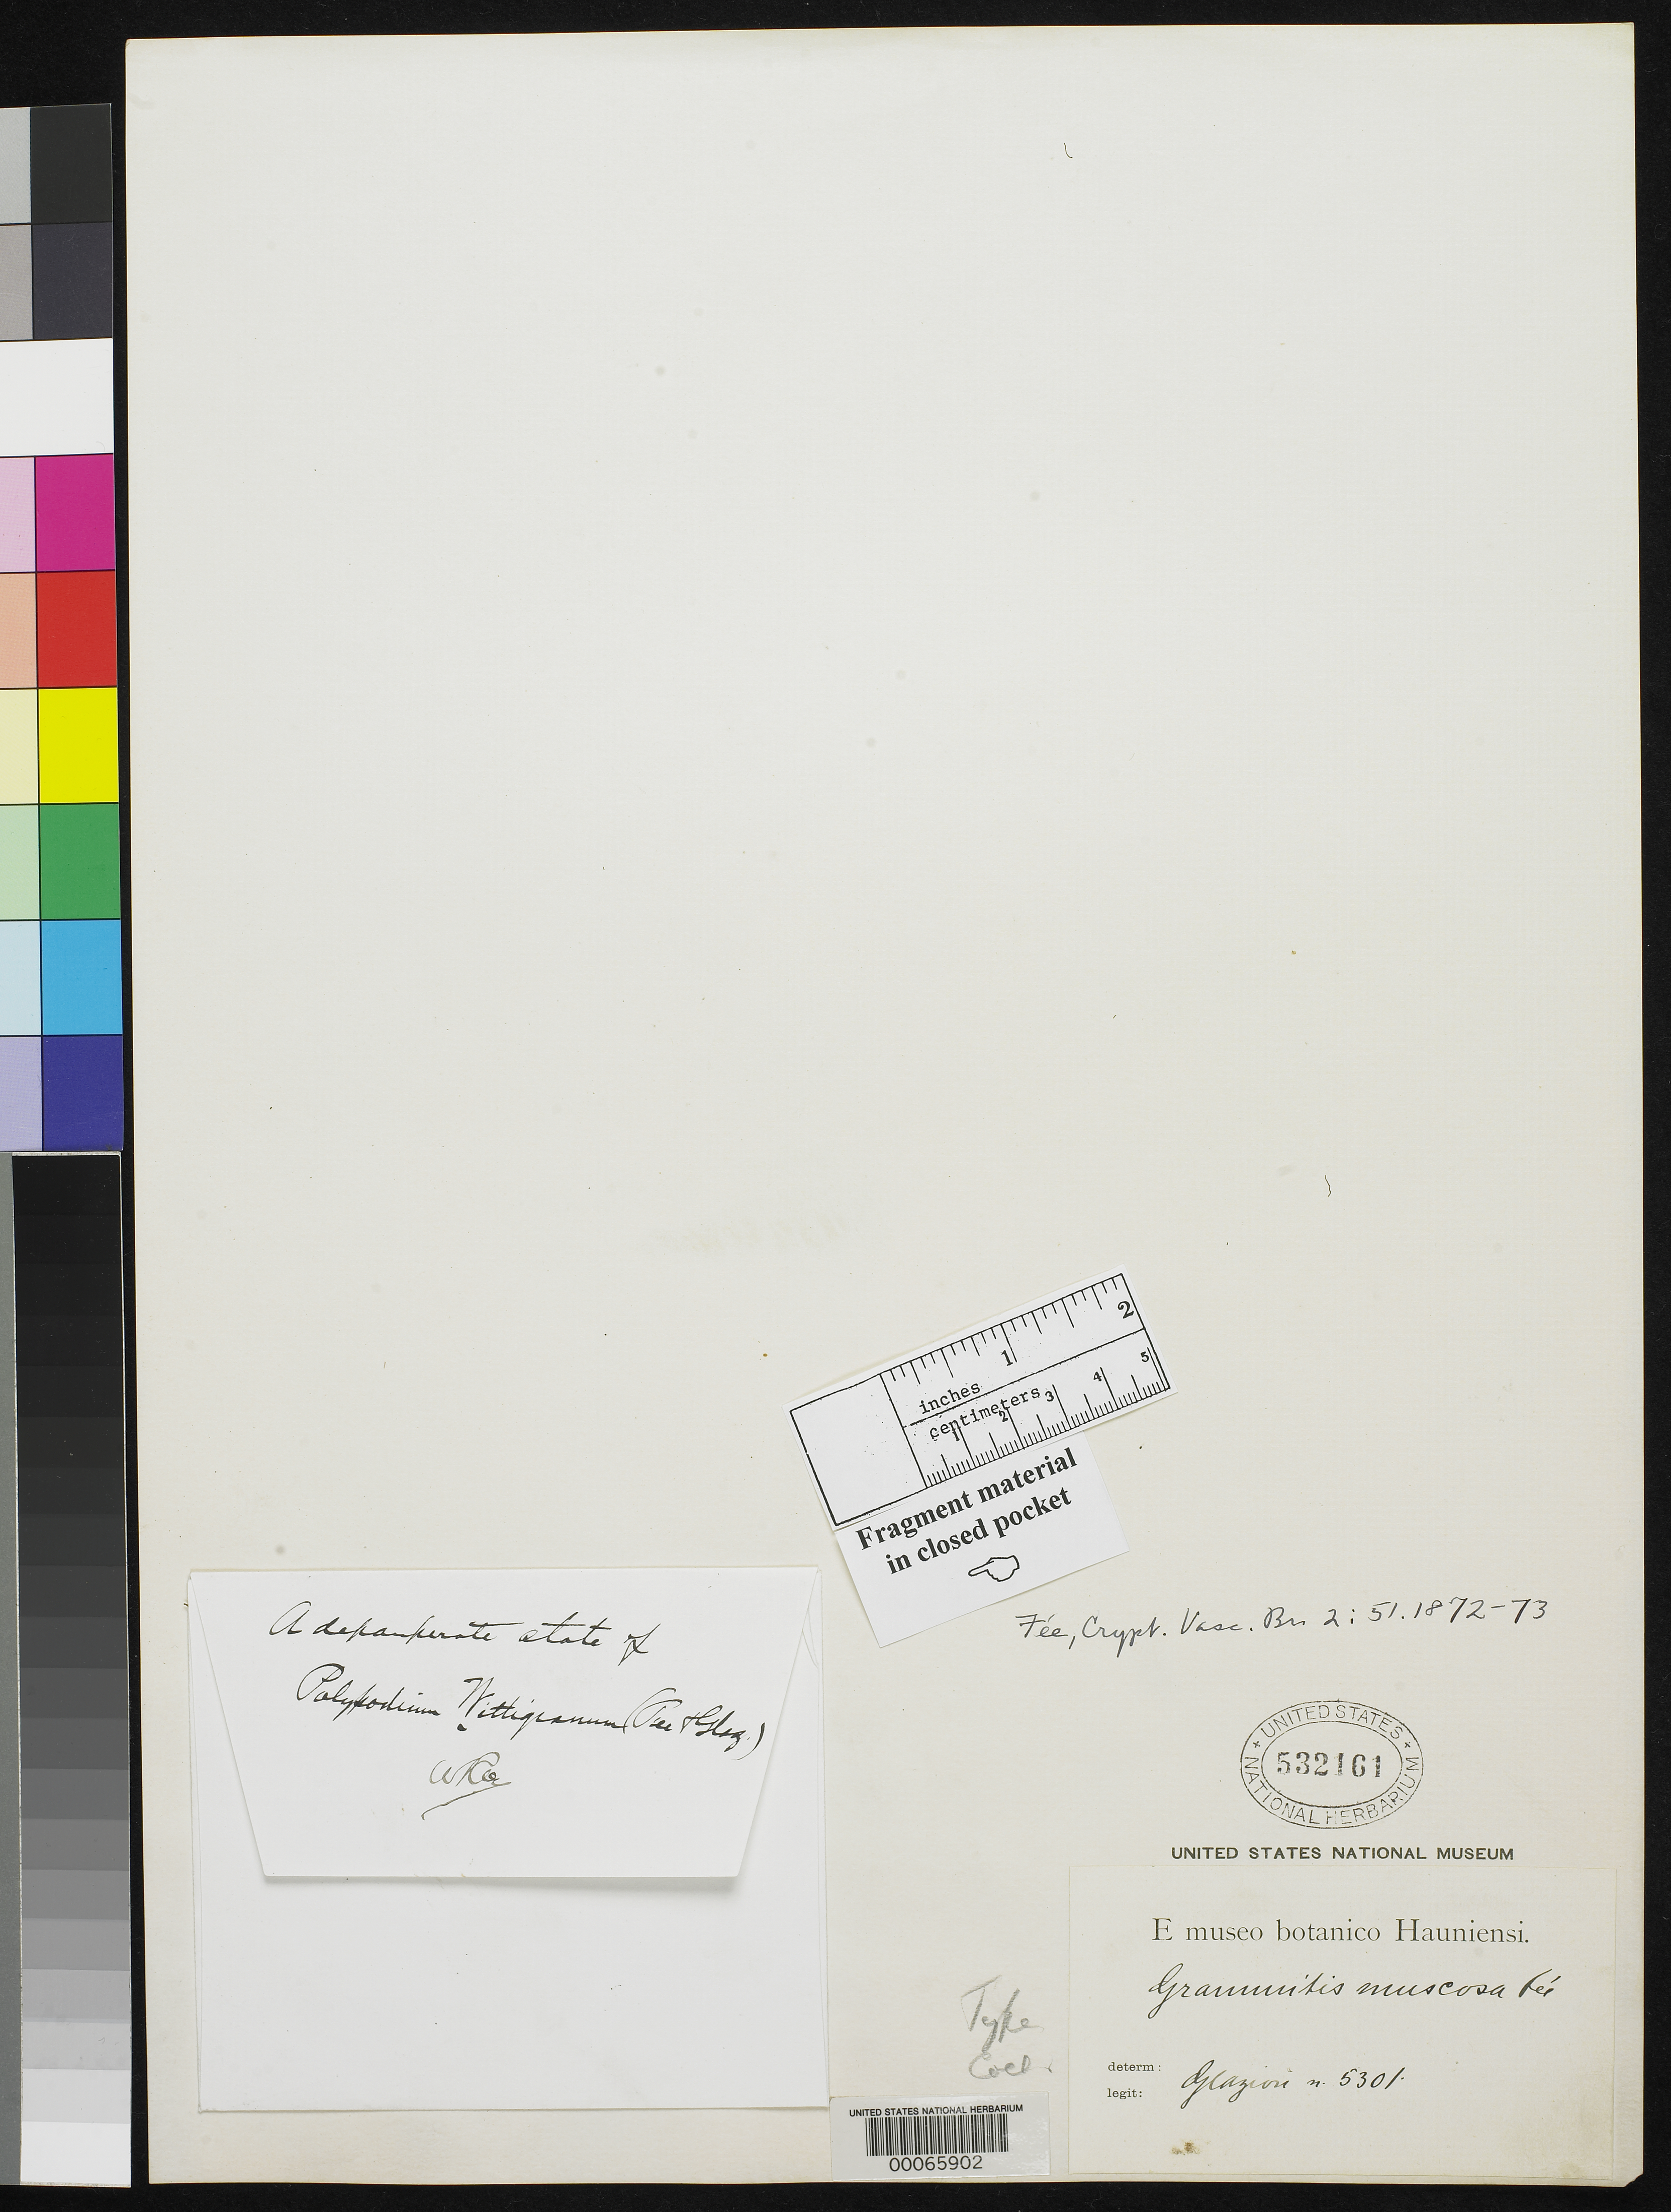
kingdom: Plantae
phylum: Tracheophyta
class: Polypodiopsida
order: Polypodiales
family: Polypodiaceae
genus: Grammitis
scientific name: Grammitis muscosa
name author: Fée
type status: Type Collection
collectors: A. F. M. Glaziou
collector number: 5301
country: Brazil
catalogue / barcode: US 532161